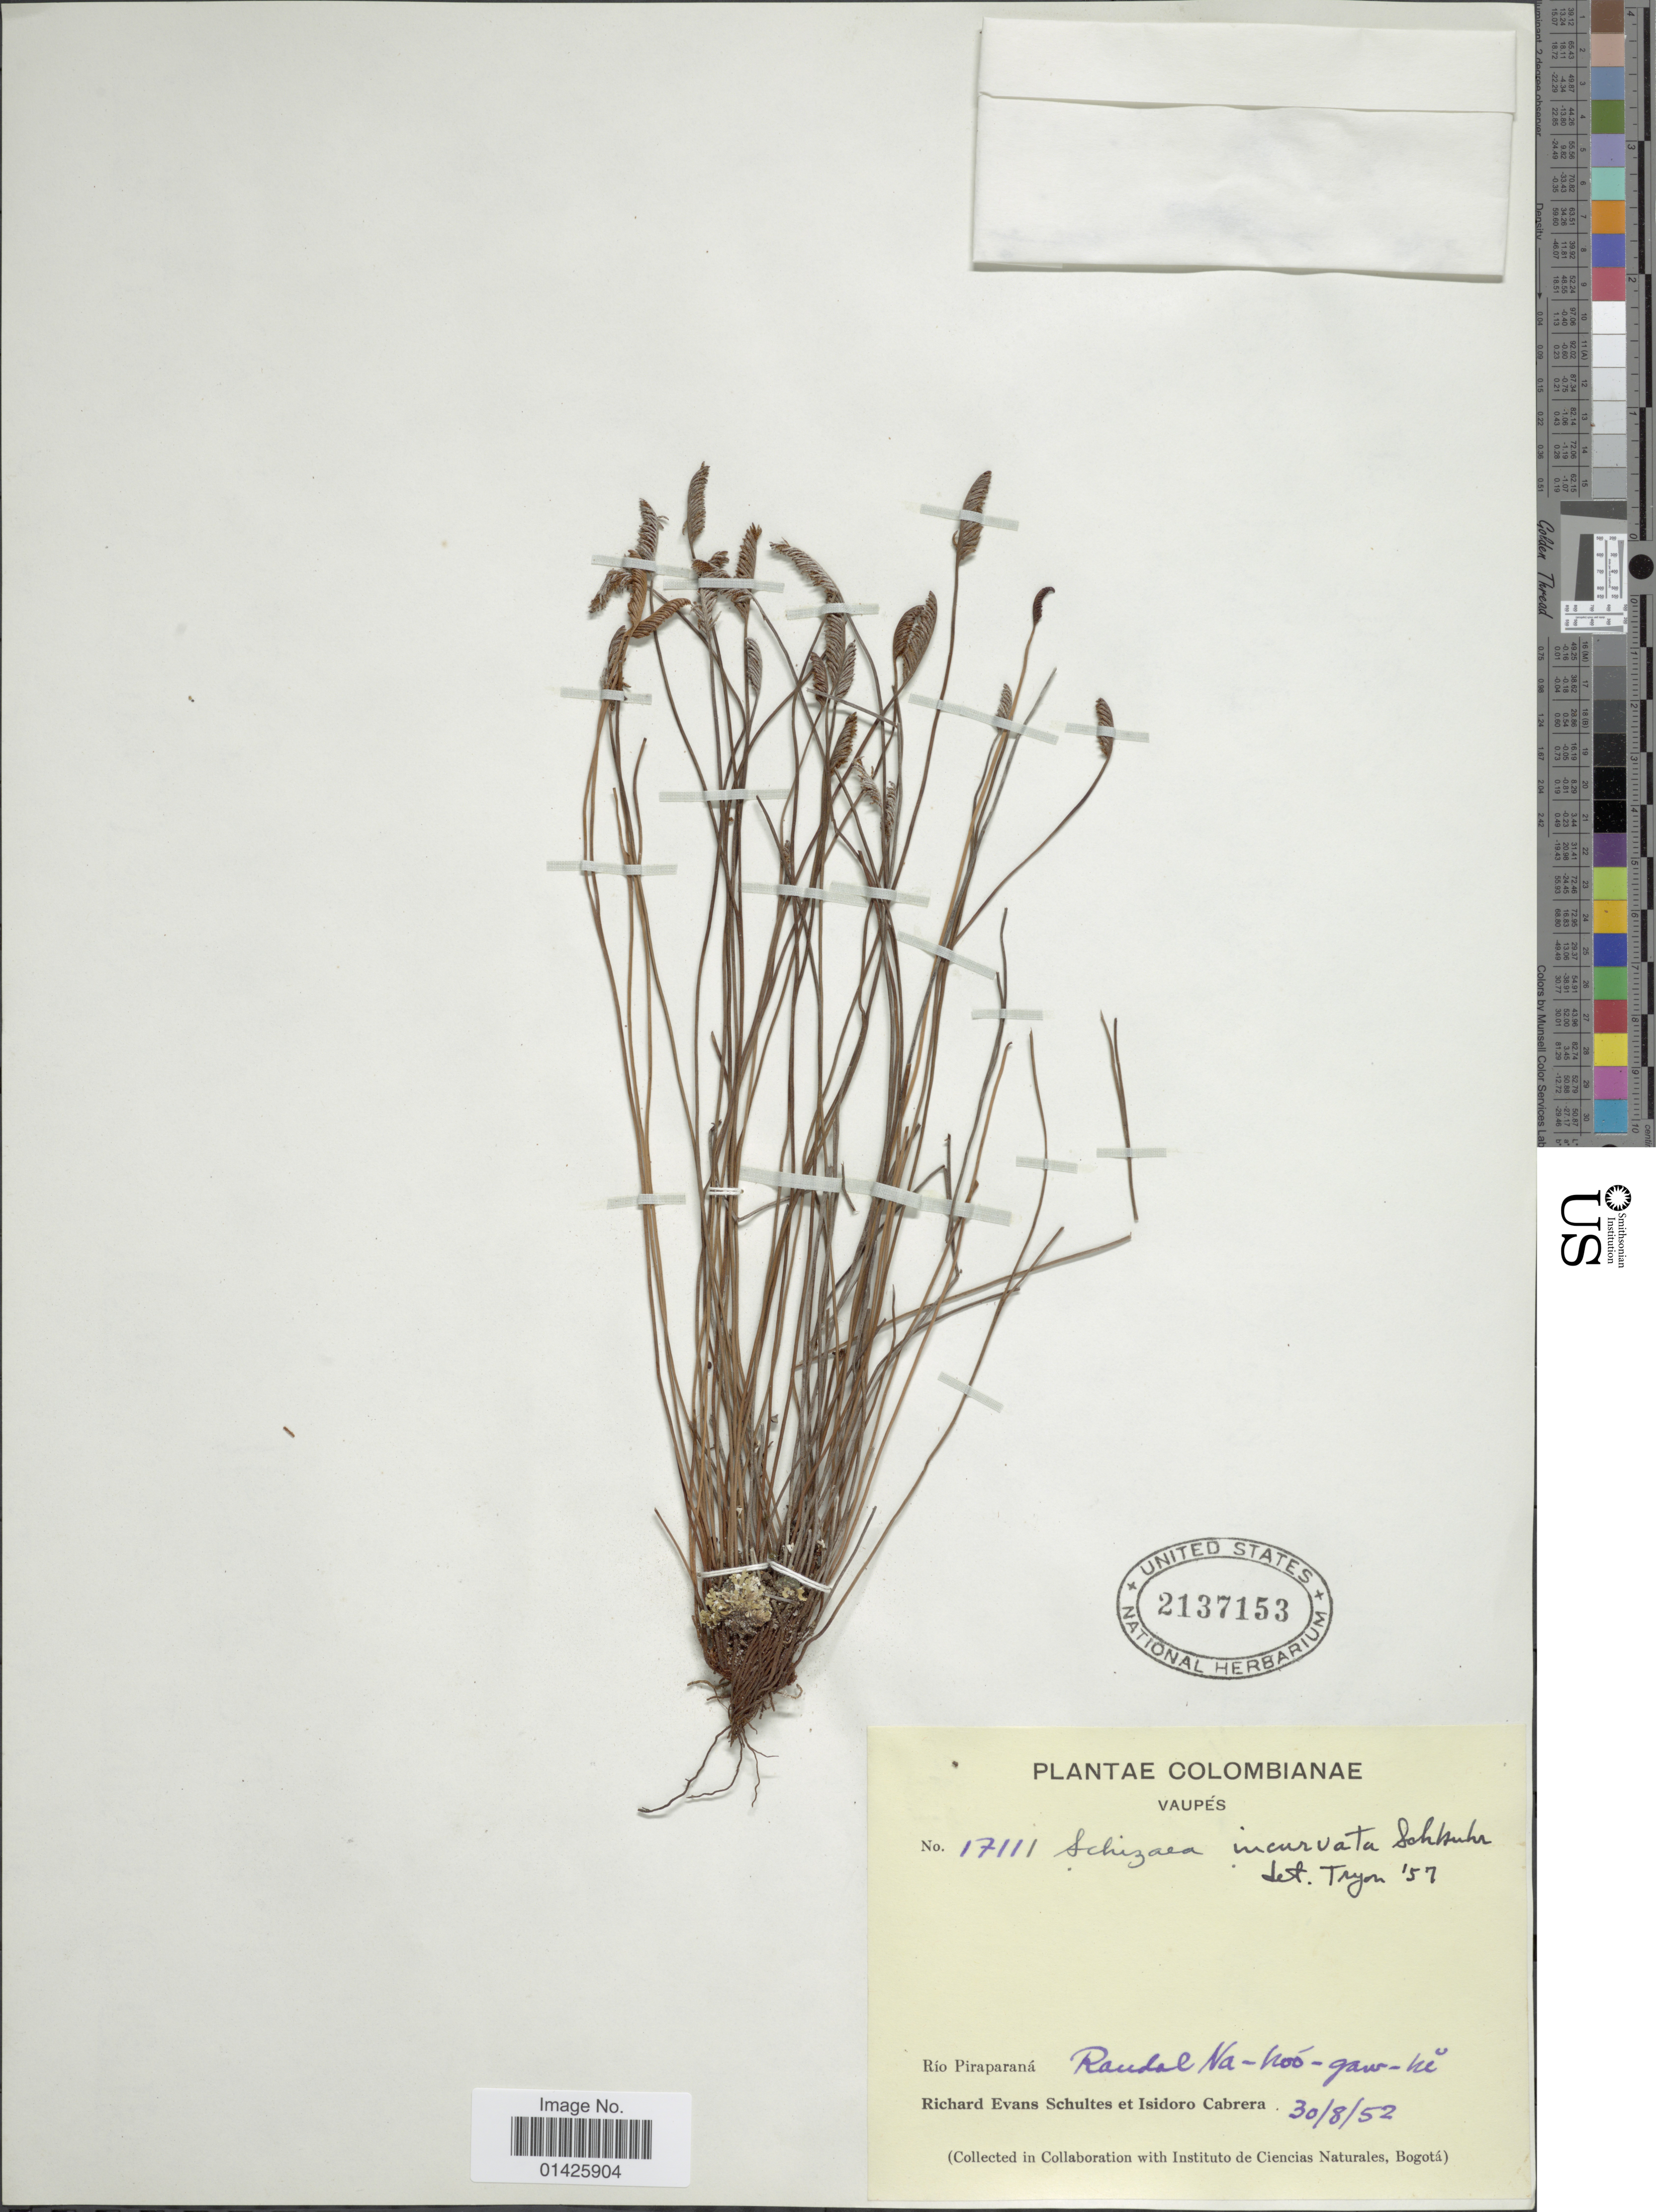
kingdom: Plantae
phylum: Tracheophyta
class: Polypodiopsida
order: Schizaeales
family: Schizaeaceae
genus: Schizaea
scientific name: Schizaea incurvata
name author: Schkuhr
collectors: R. E. Schultes & I. Cabrera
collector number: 17111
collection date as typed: Transcribed d/m/y: 30/8/52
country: Colombia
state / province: Vaupés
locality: Río Piraparaná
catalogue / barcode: US 2137153